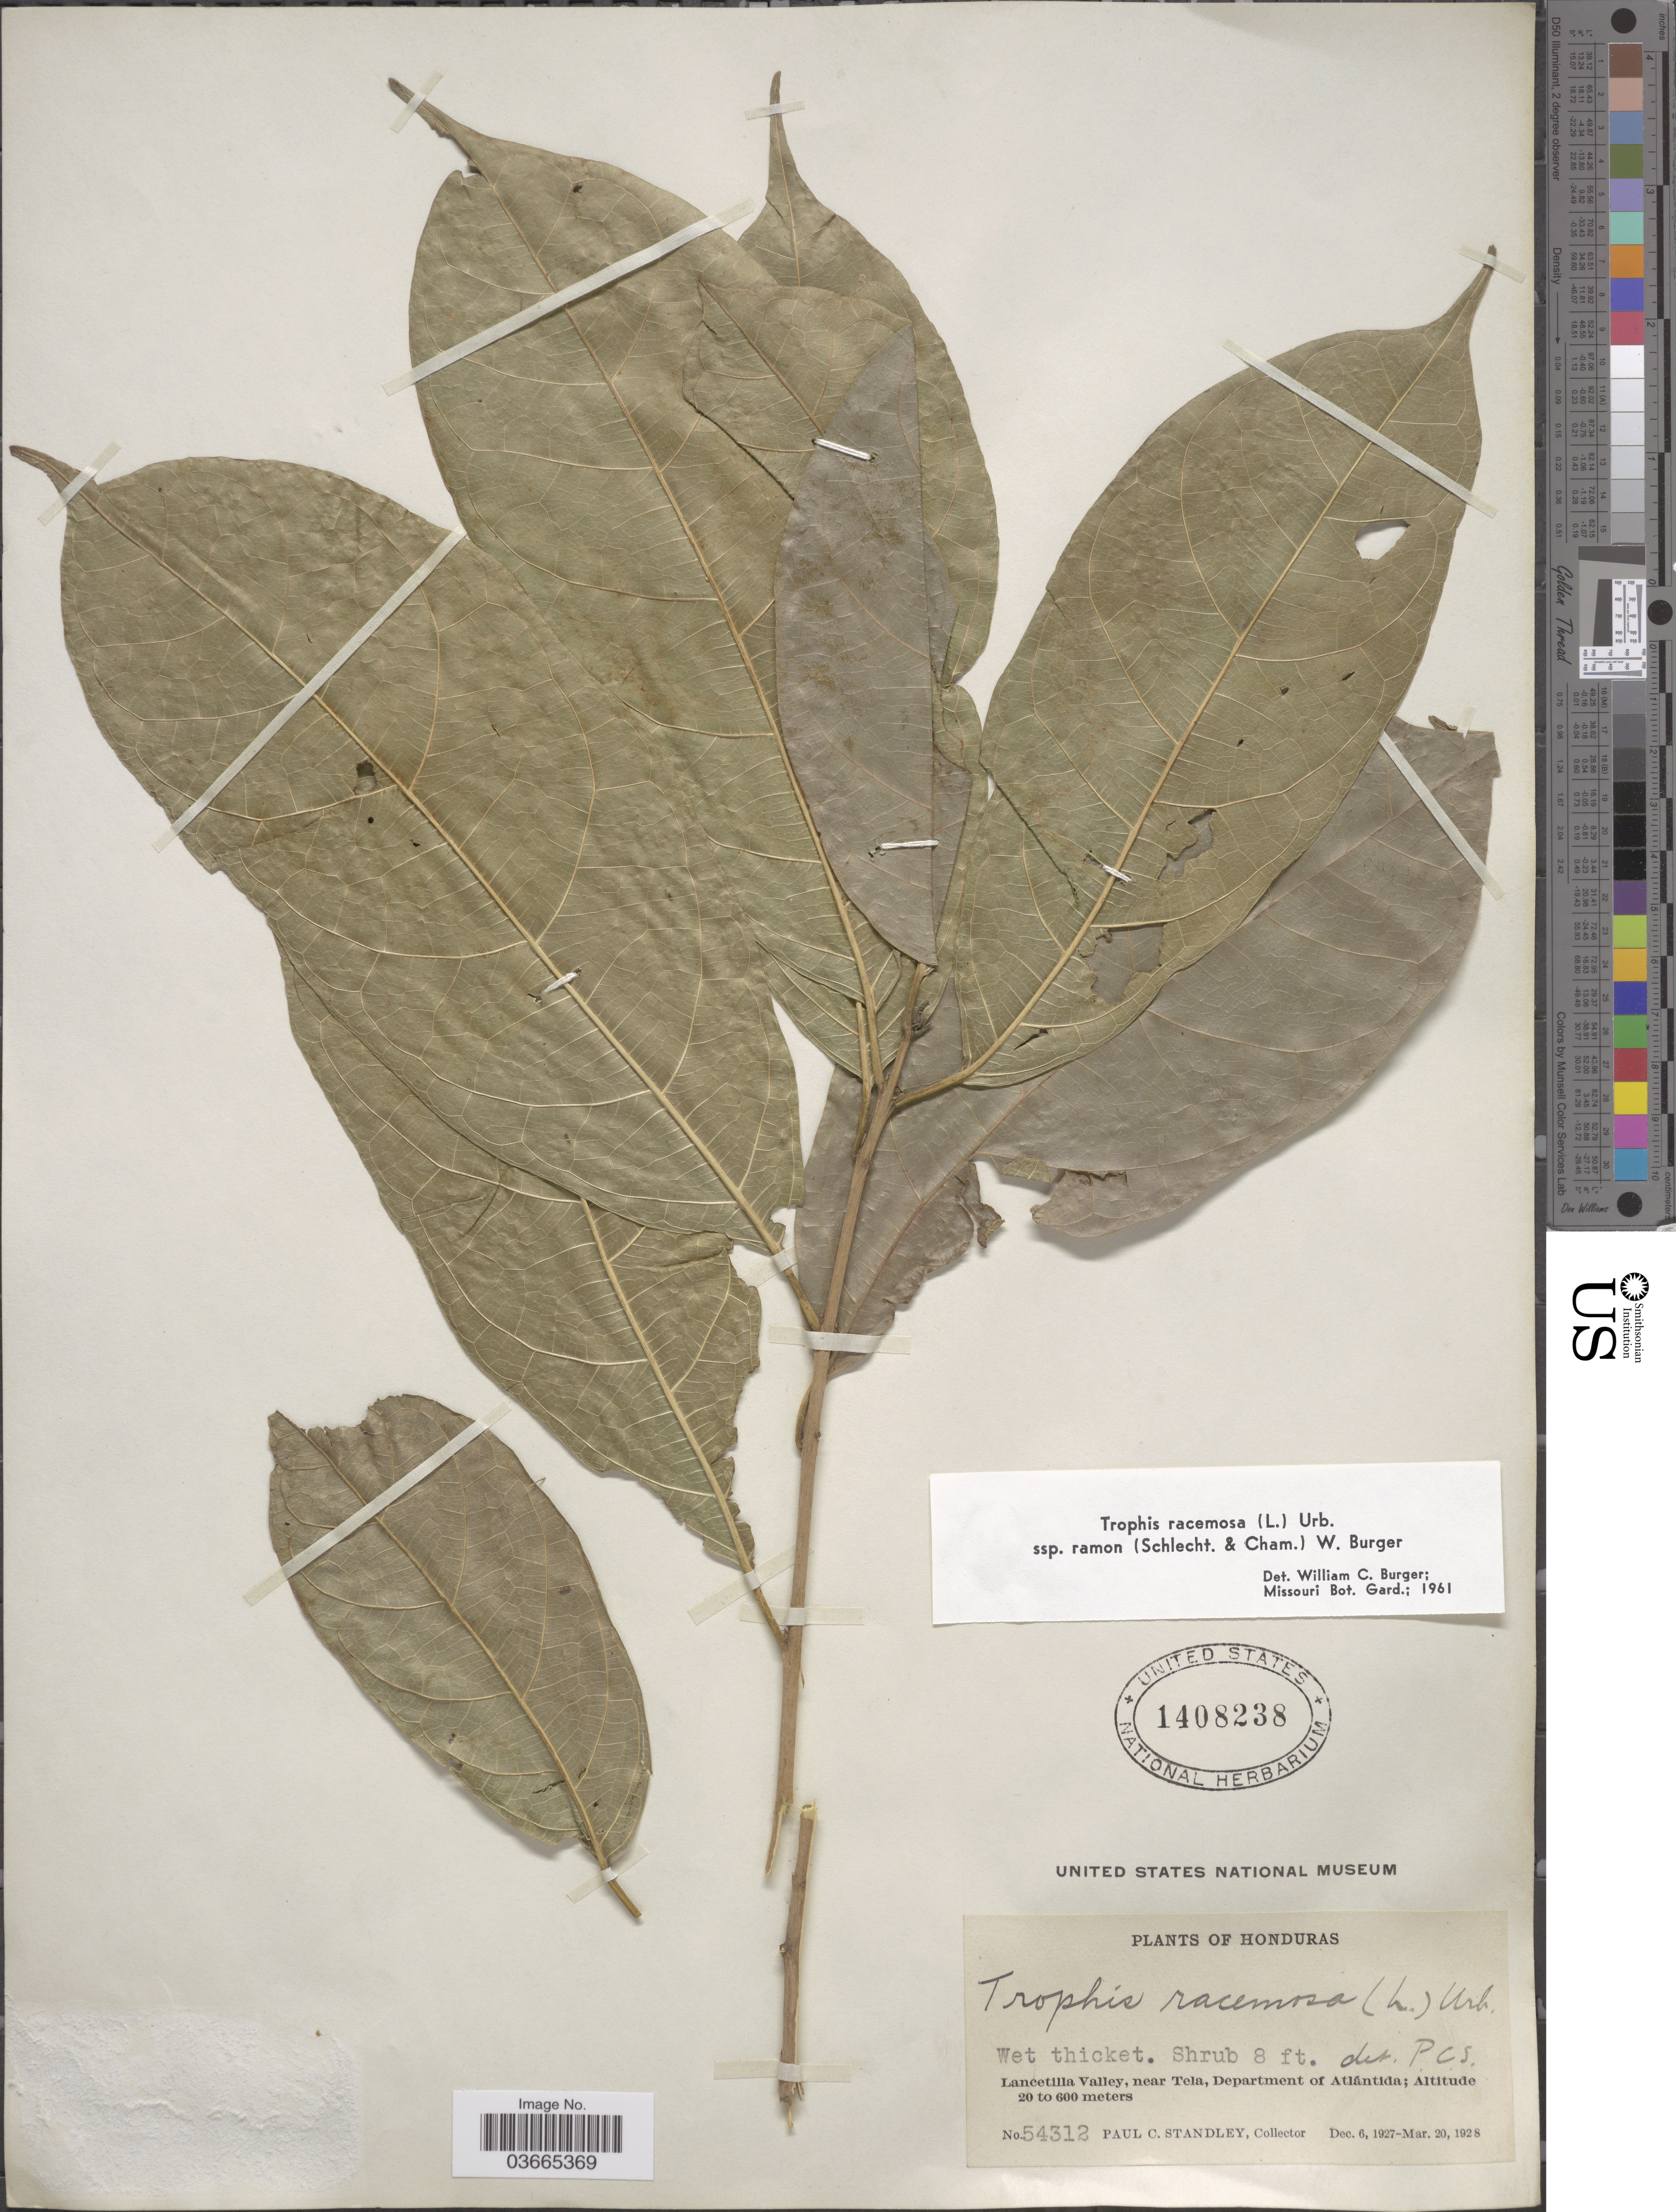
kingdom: Plantae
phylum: Tracheophyta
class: Magnoliopsida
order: Rosales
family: Moraceae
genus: Trophis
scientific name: Trophis racemosa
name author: (L.) Urb.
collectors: P. C. Standley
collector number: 54312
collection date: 1927-12-06/1928-03-20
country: Honduras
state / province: Atlantida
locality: Lancetilla Valley, near Tela, Department of Atlántida.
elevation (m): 20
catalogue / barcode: US 1408238